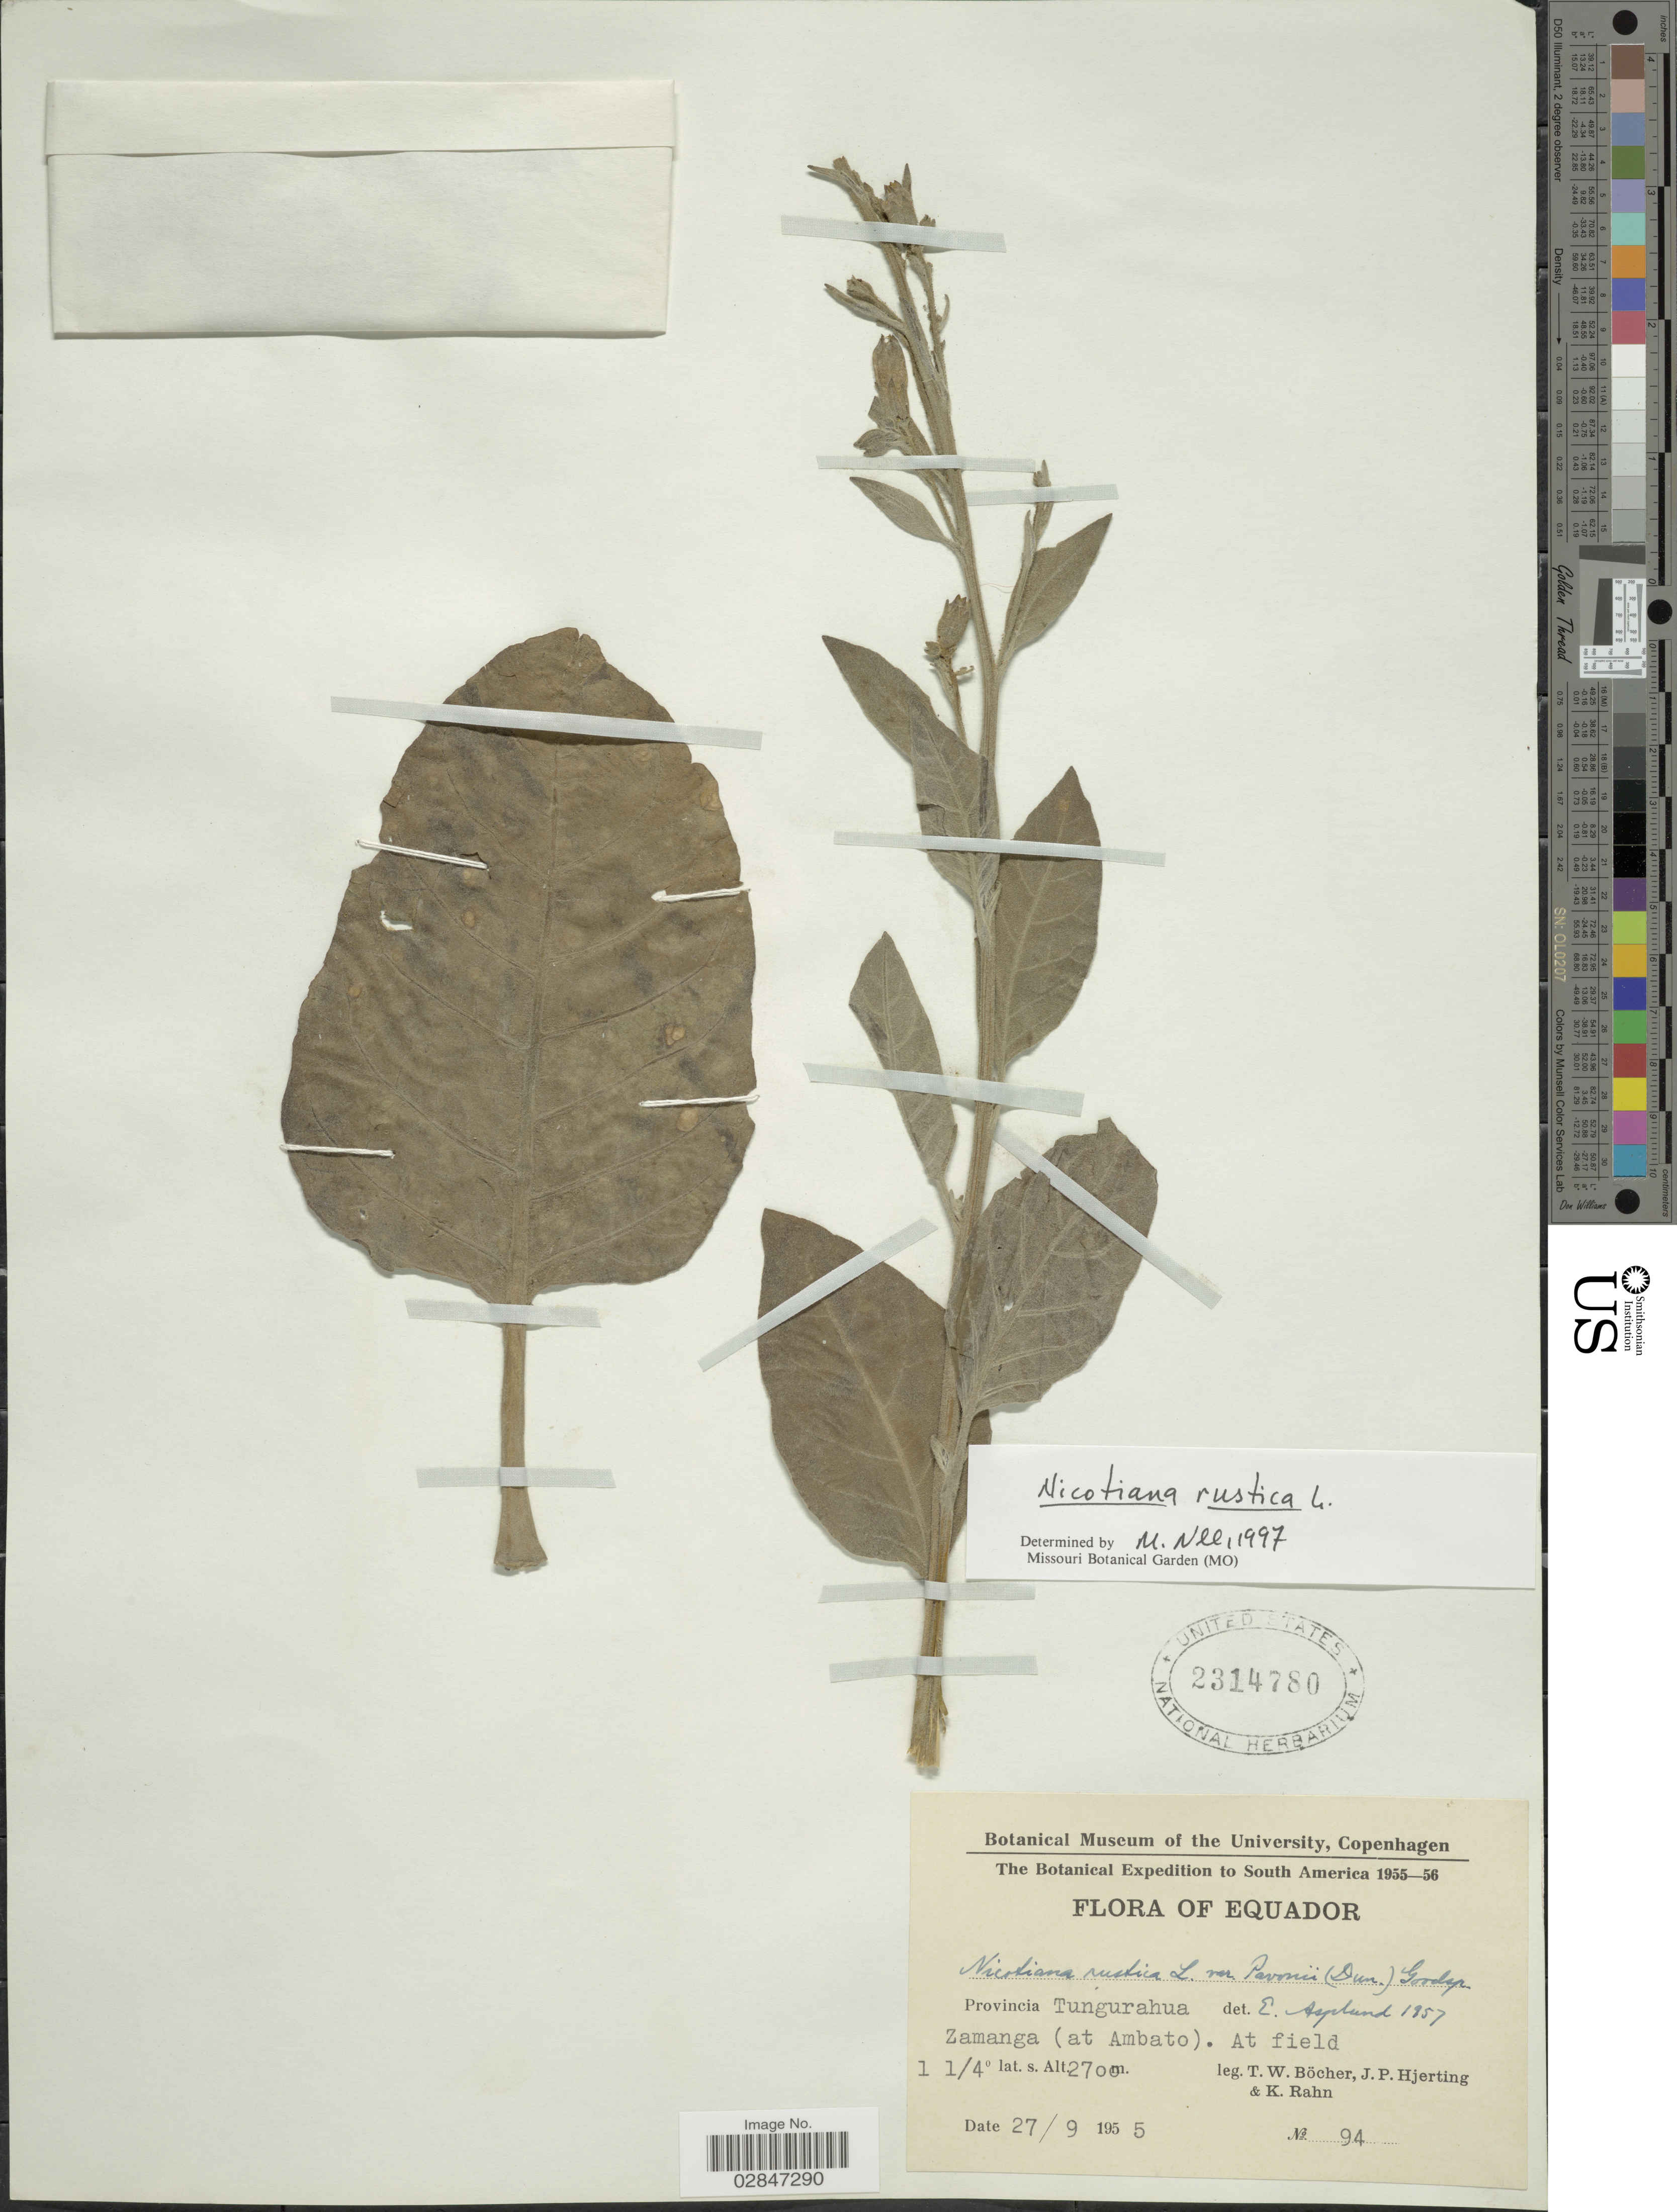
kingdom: Plantae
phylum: Tracheophyta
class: Magnoliopsida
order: Solanales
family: Solanaceae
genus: Nicotiana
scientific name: Nicotiana rustica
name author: L.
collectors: T. Böcher, J. P. Hjerting & K. Rahn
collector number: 94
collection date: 1955-09-27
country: Ecuador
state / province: Tungurahua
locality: Provincia Tungurahua, Zamanga (at Ambato) At field.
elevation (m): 2700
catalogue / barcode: US 2314780